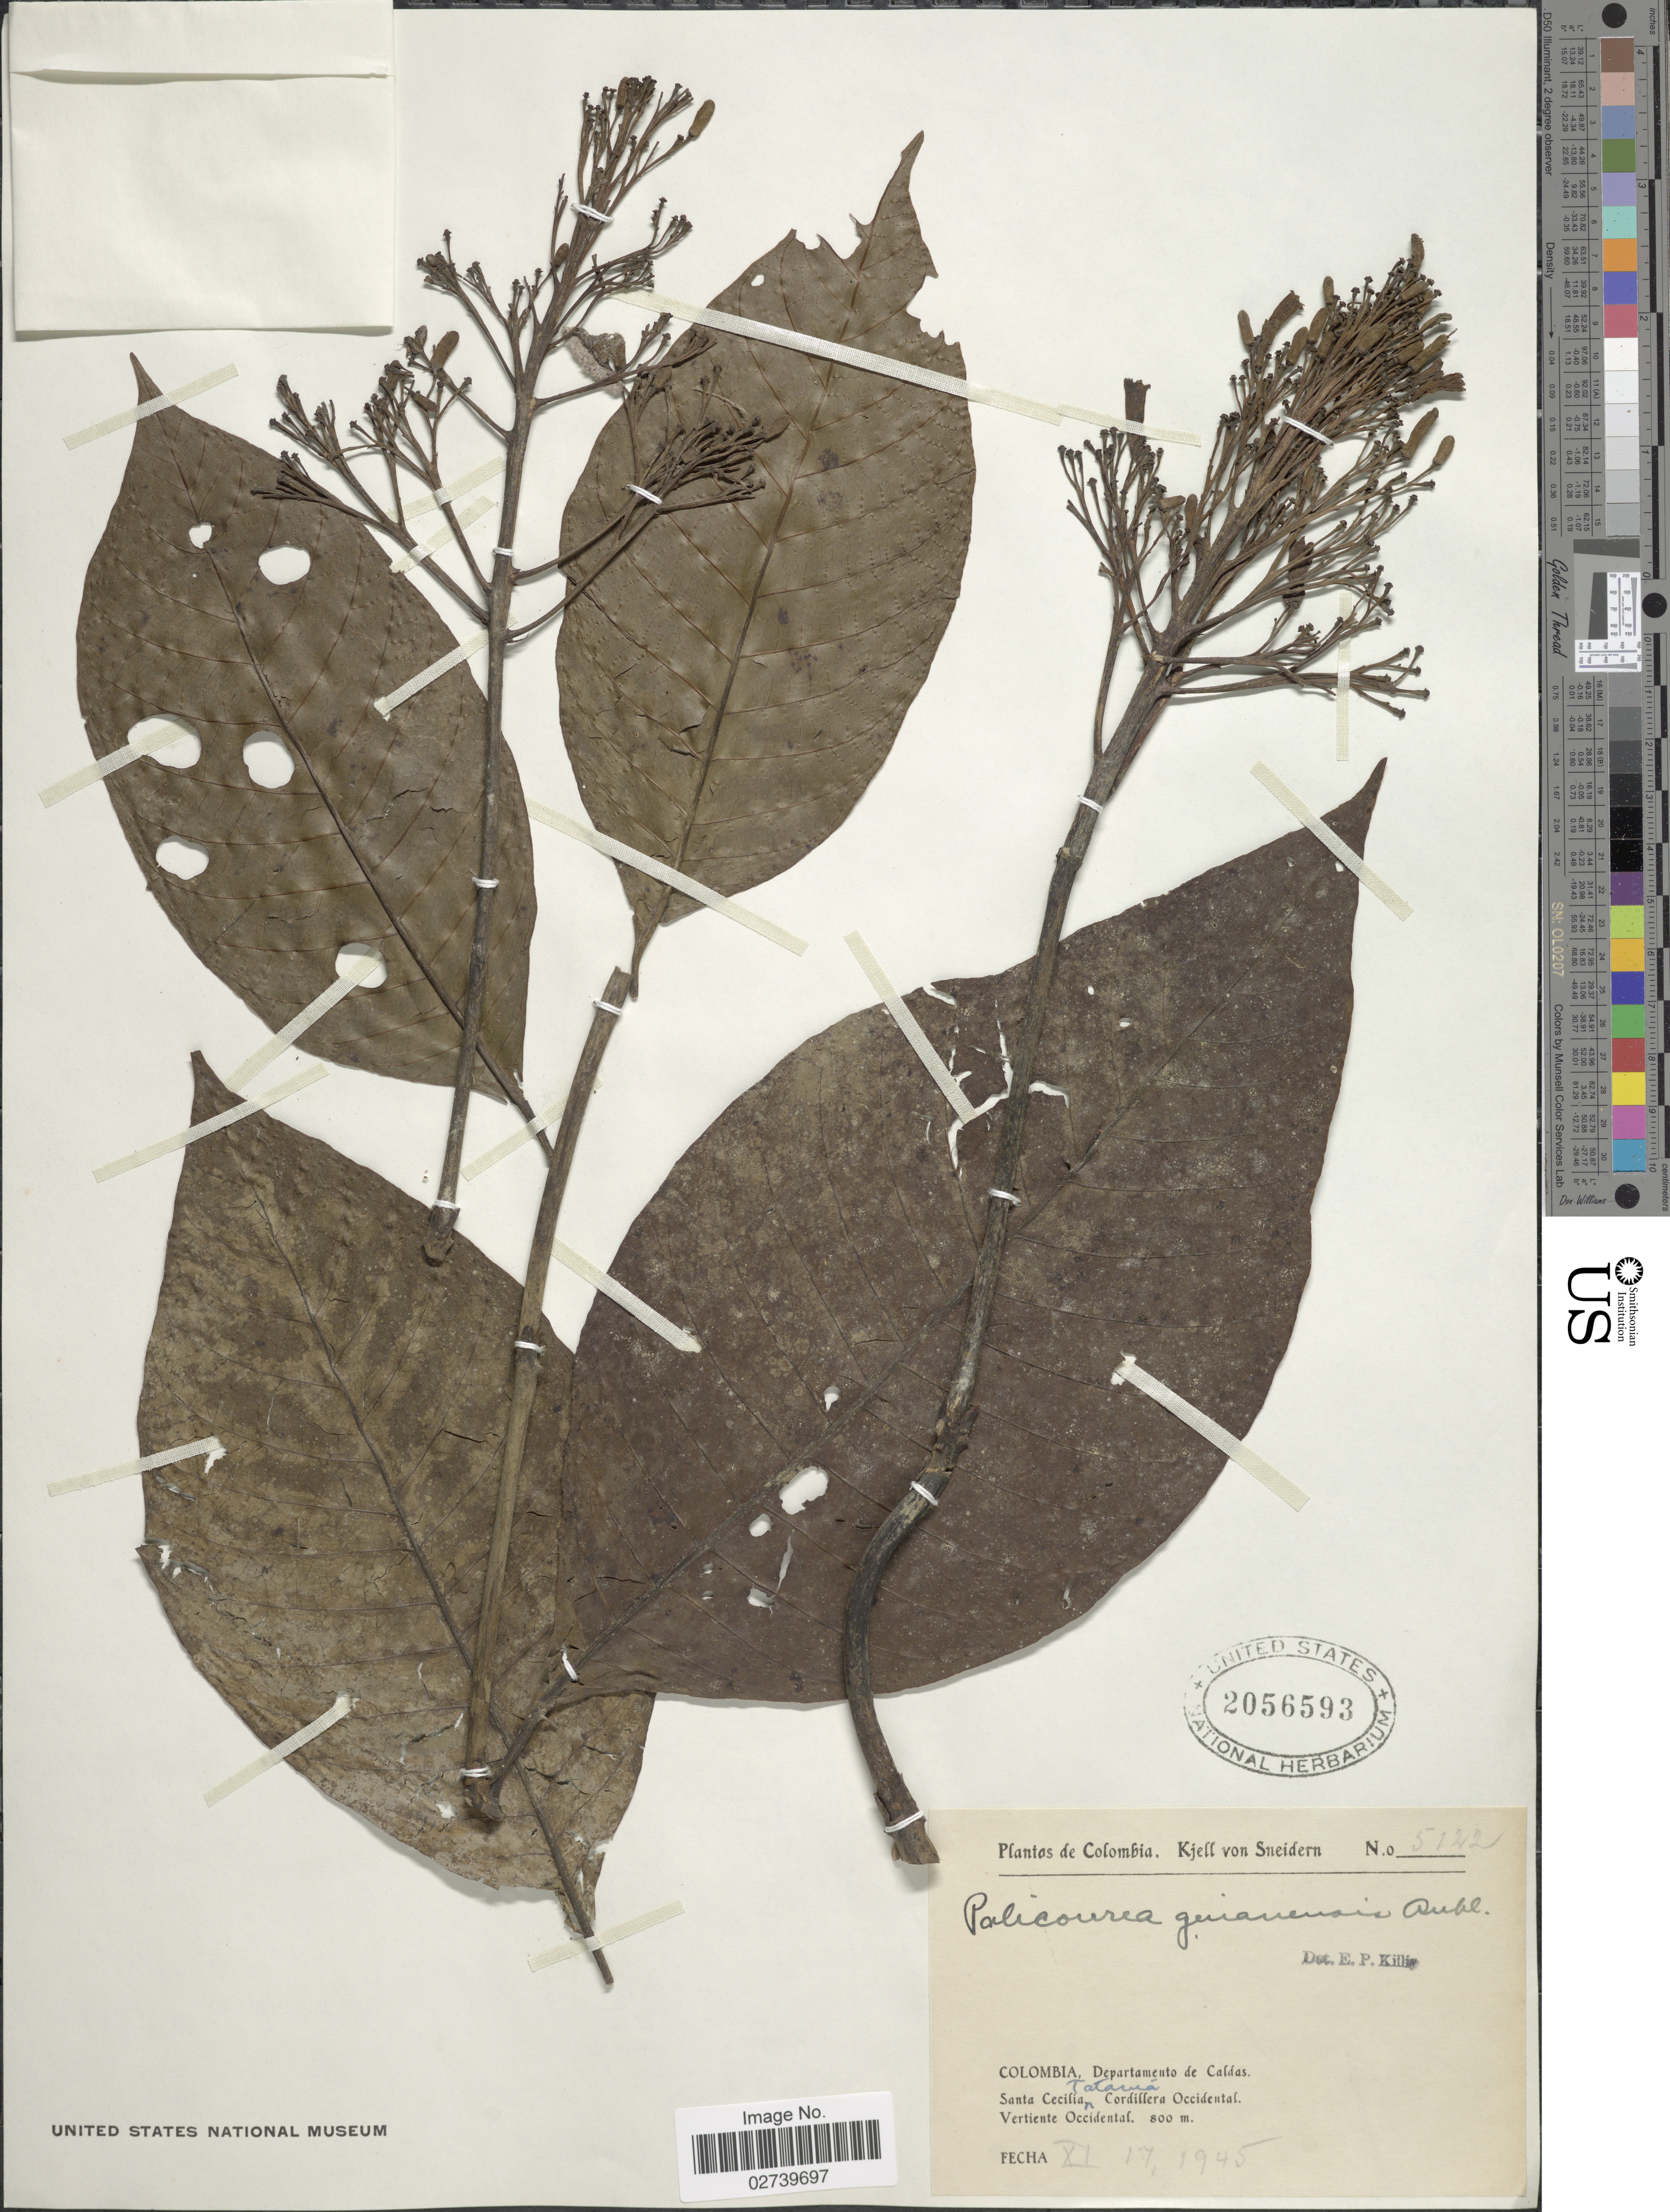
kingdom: Plantae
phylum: Tracheophyta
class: Magnoliopsida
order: Gentianales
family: Rubiaceae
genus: Palicourea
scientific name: Palicourea guianensis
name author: Aubl.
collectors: K. von Sneidern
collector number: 5142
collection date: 1945-11-17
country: Colombia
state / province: Caldas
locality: Santa Cecilia, Tatarná, Cordillera Occidental. Vertiente Occidental.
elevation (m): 800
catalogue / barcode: US 2056593